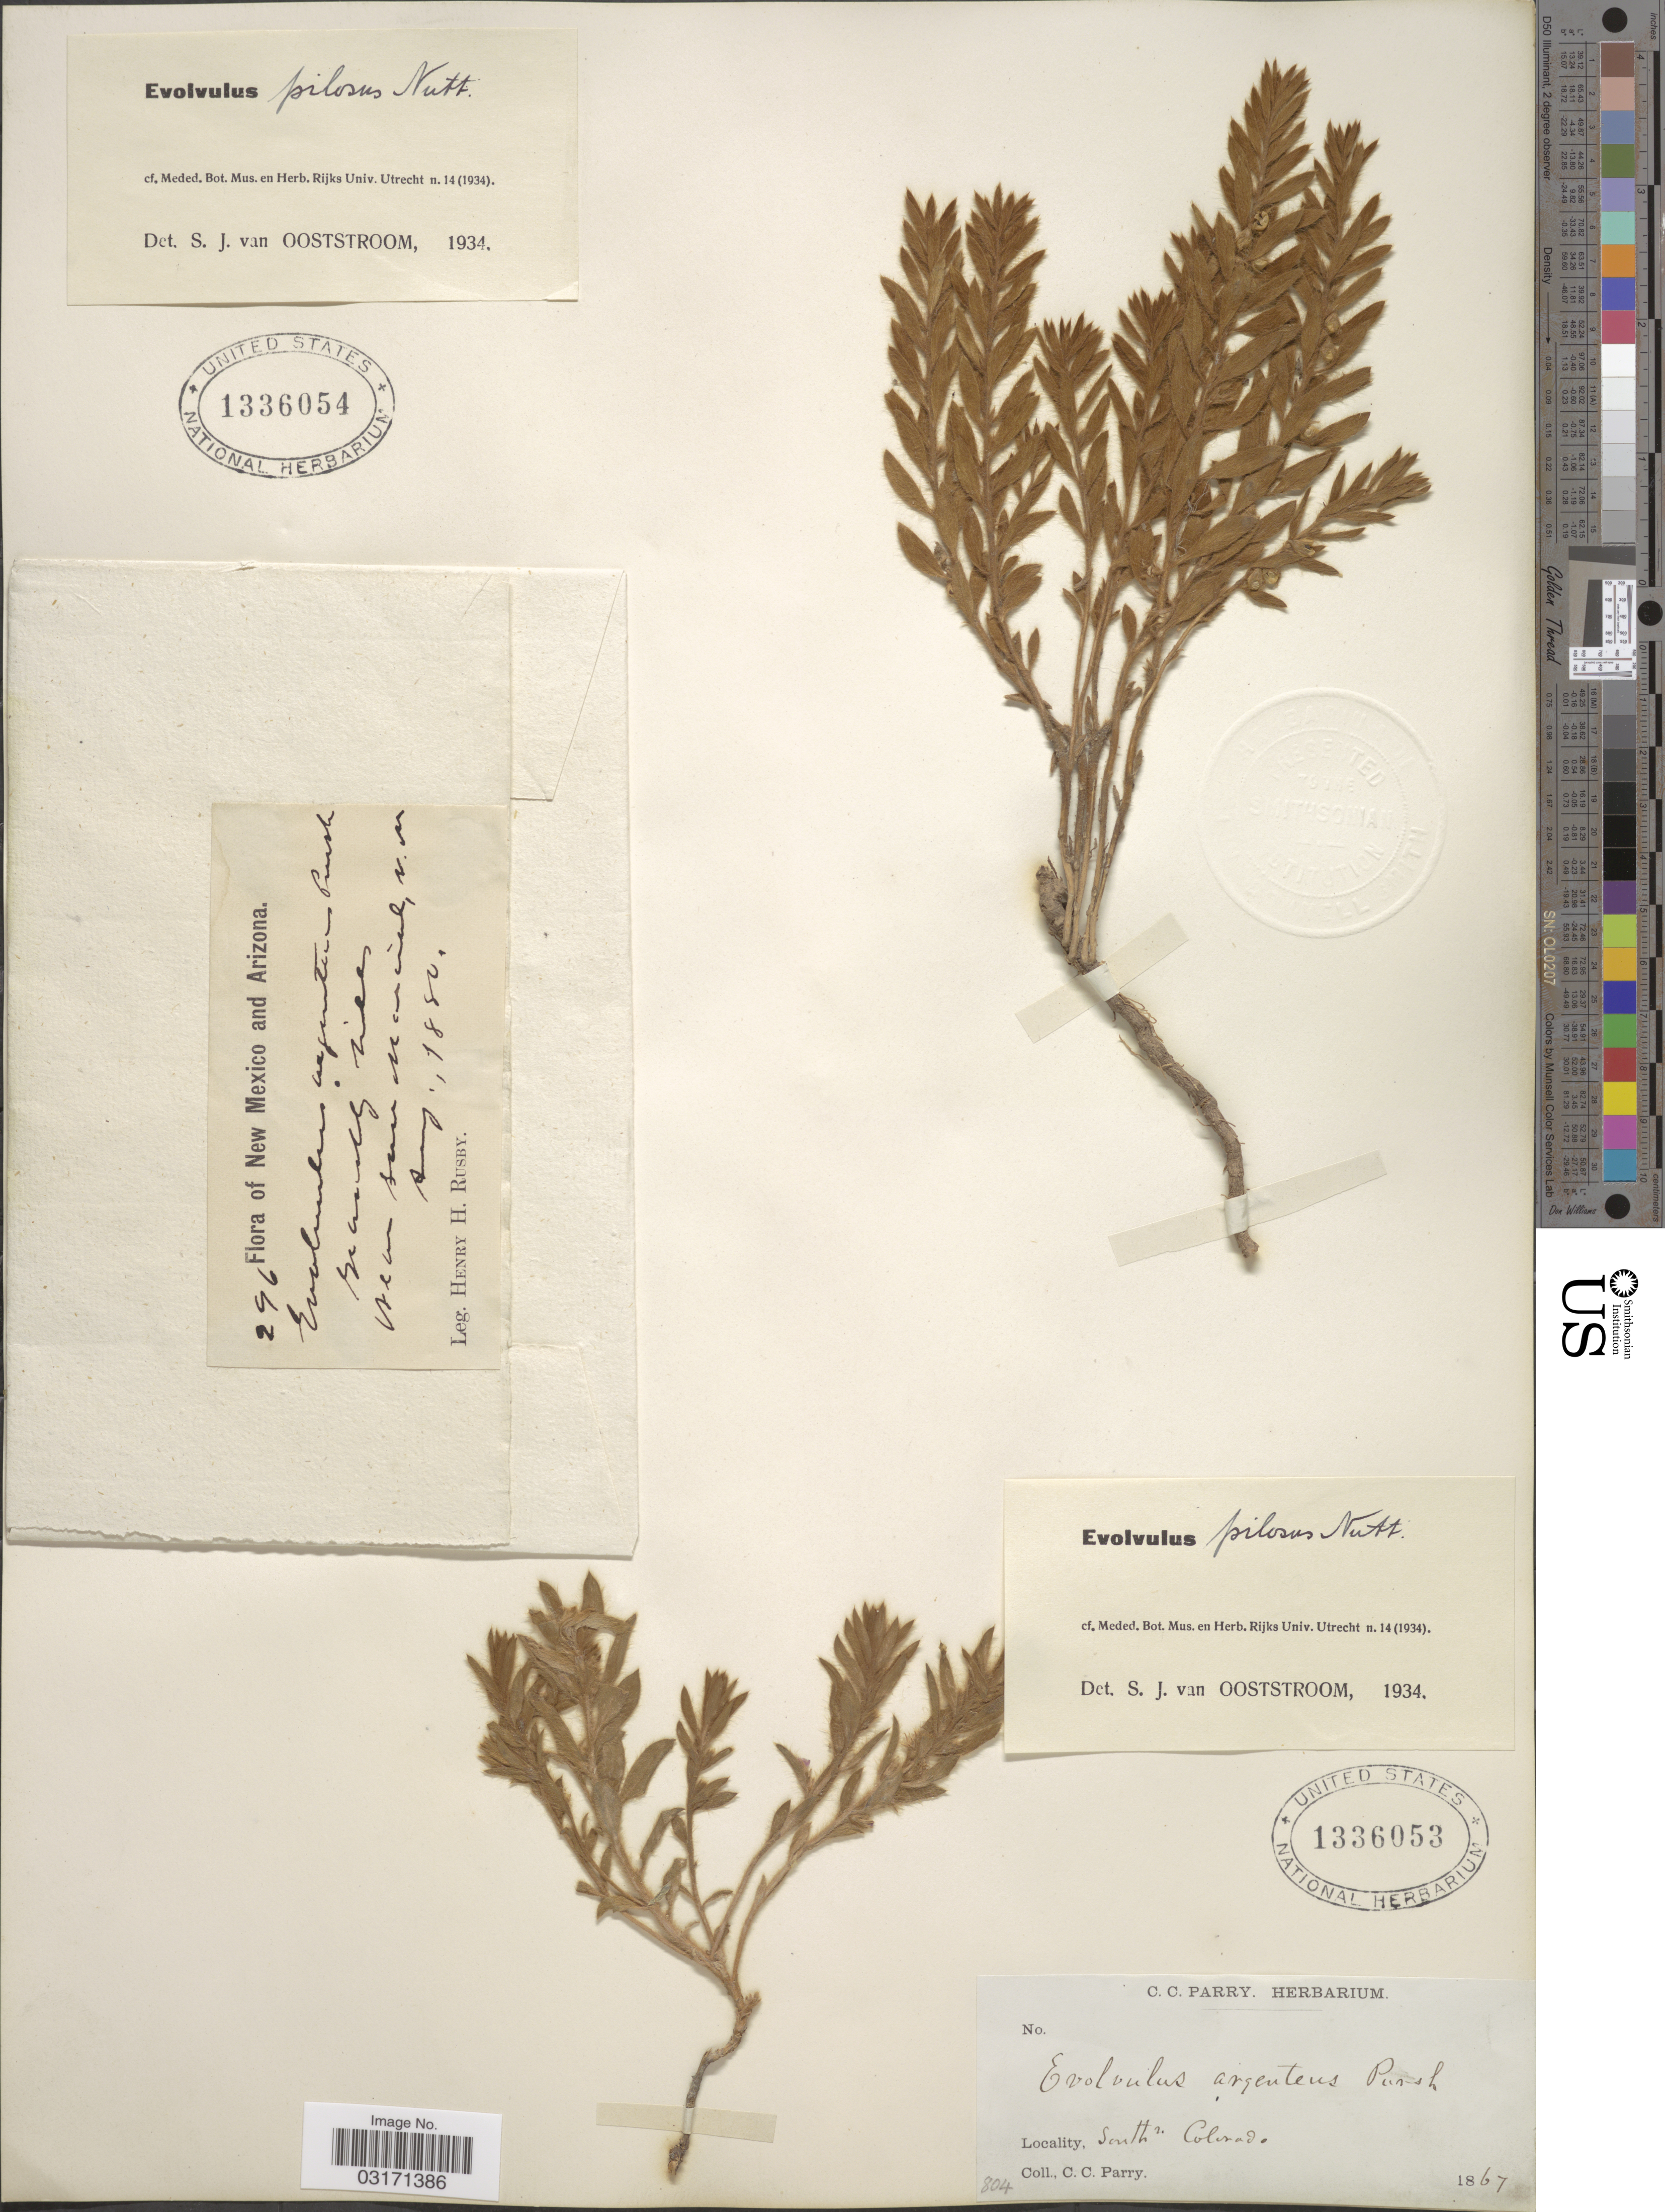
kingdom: Plantae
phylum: Tracheophyta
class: Magnoliopsida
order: Solanales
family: Convolvulaceae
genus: Evolvulus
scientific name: Evolvulus pilosus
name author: Roxb.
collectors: H. H. Rusby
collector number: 296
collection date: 1880-08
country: United States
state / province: New Mexico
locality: New Mexico, Near San Maria, N.M.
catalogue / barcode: US 1336054-2